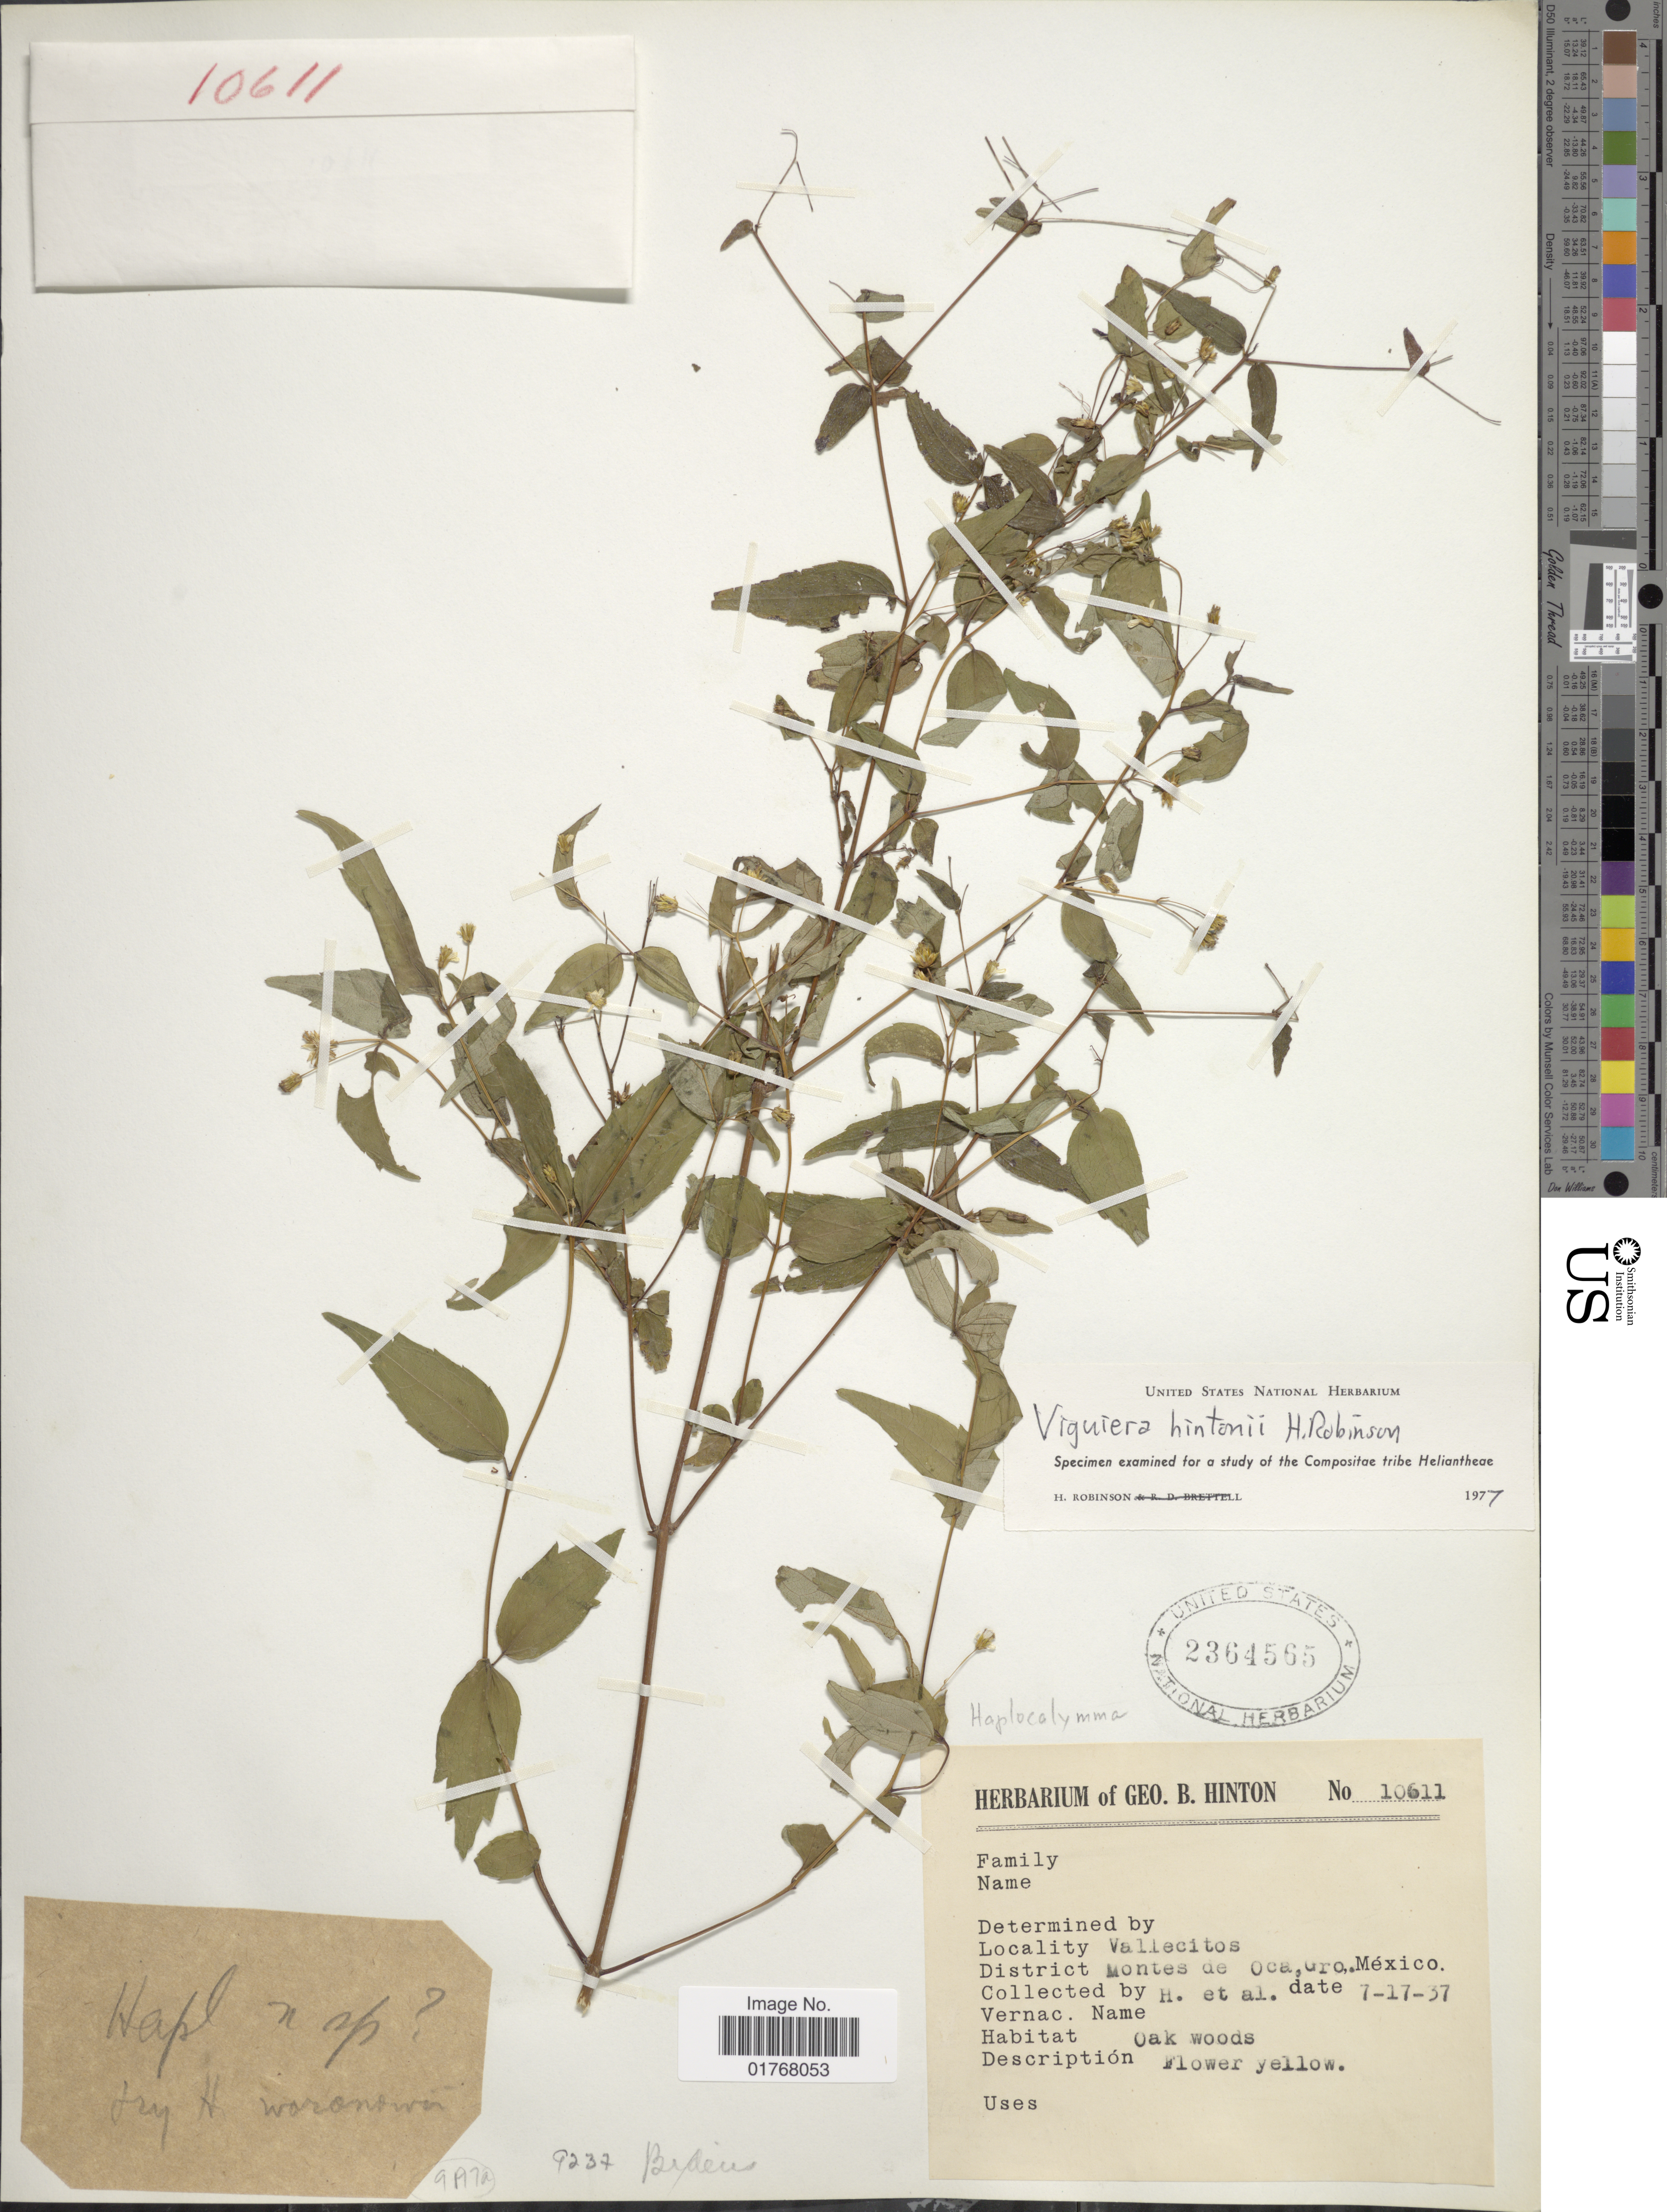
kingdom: Plantae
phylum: Tracheophyta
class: Magnoliopsida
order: Asterales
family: Asteraceae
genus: Viguiera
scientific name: Viguiera hintonii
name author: H. Rob.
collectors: G. B. Hinton & et al.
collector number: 10611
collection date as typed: Transcribed d/m/y: 17/7/37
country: Mexico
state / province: Guerrero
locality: Vallecitos, District Montes de Oca, Gro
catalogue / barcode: US 2364565